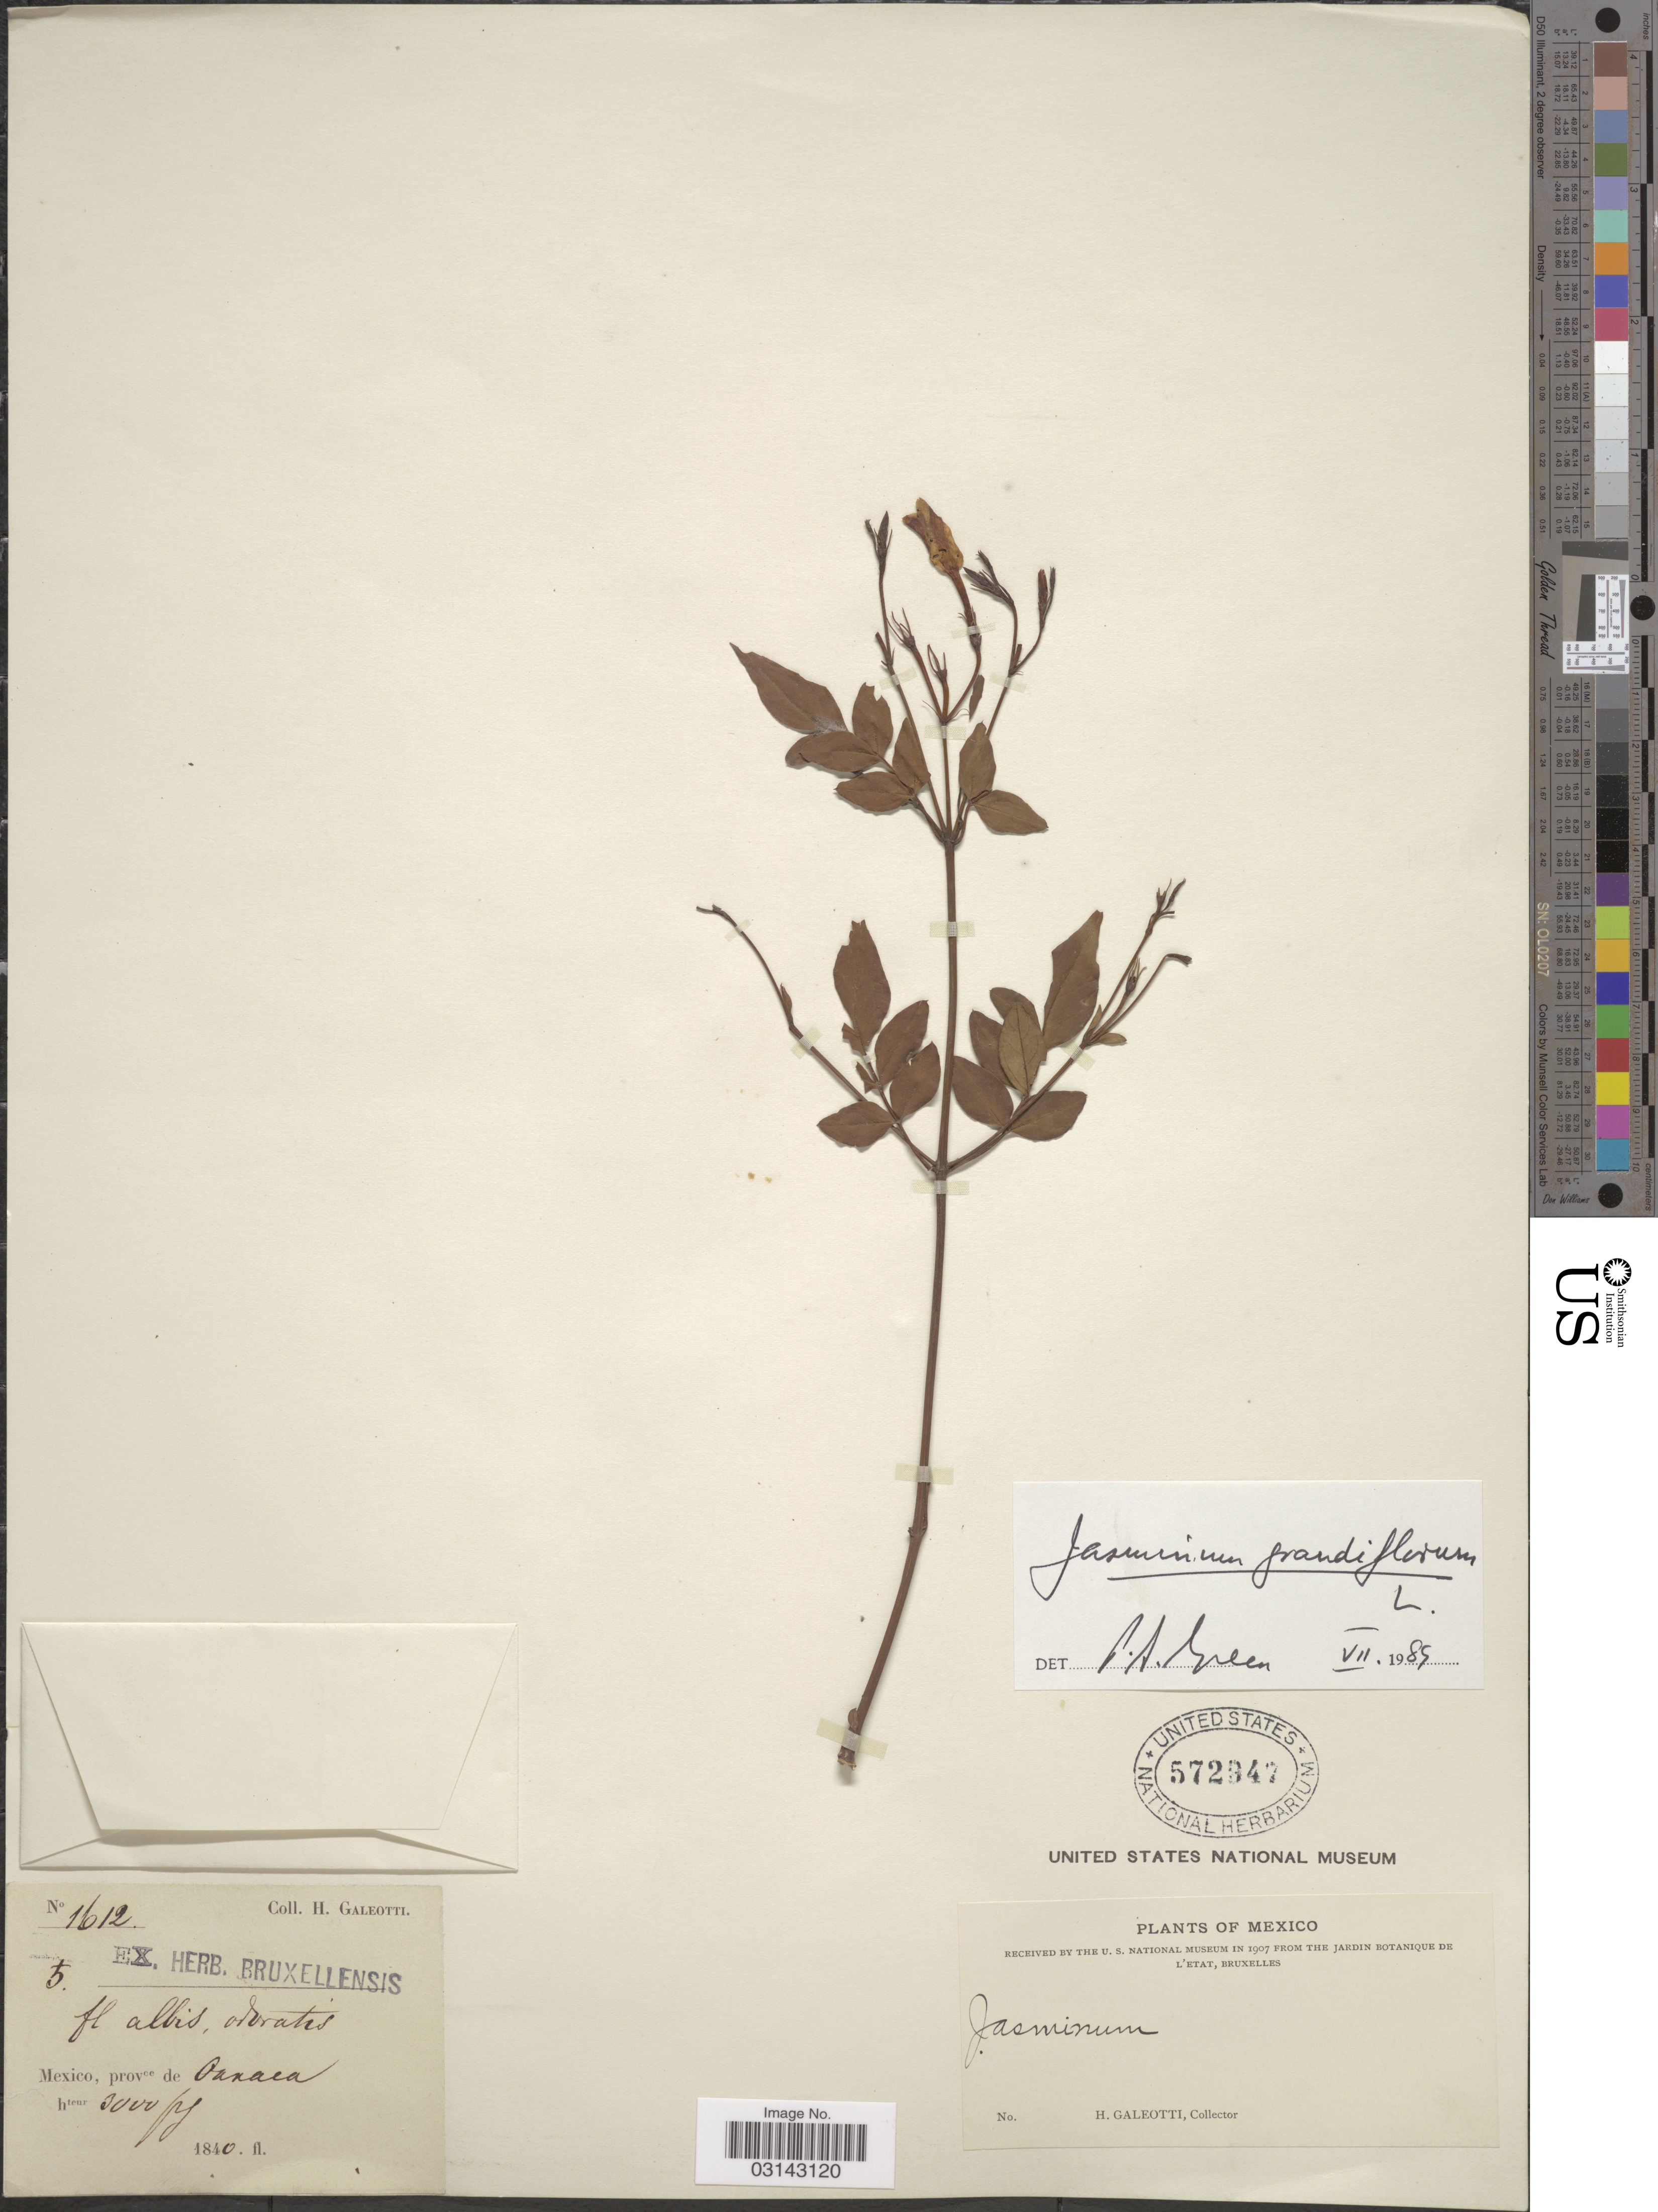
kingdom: Plantae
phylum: Tracheophyta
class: Magnoliopsida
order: Lamiales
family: Oleaceae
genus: Jasminum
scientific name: Jasminum officinale f. grandiflorum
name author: (L.) Kobuski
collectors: H. G. Galeotti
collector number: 1612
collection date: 1840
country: Mexico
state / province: Oaxaca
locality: Provce de Oaxaca.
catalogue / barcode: US 572347